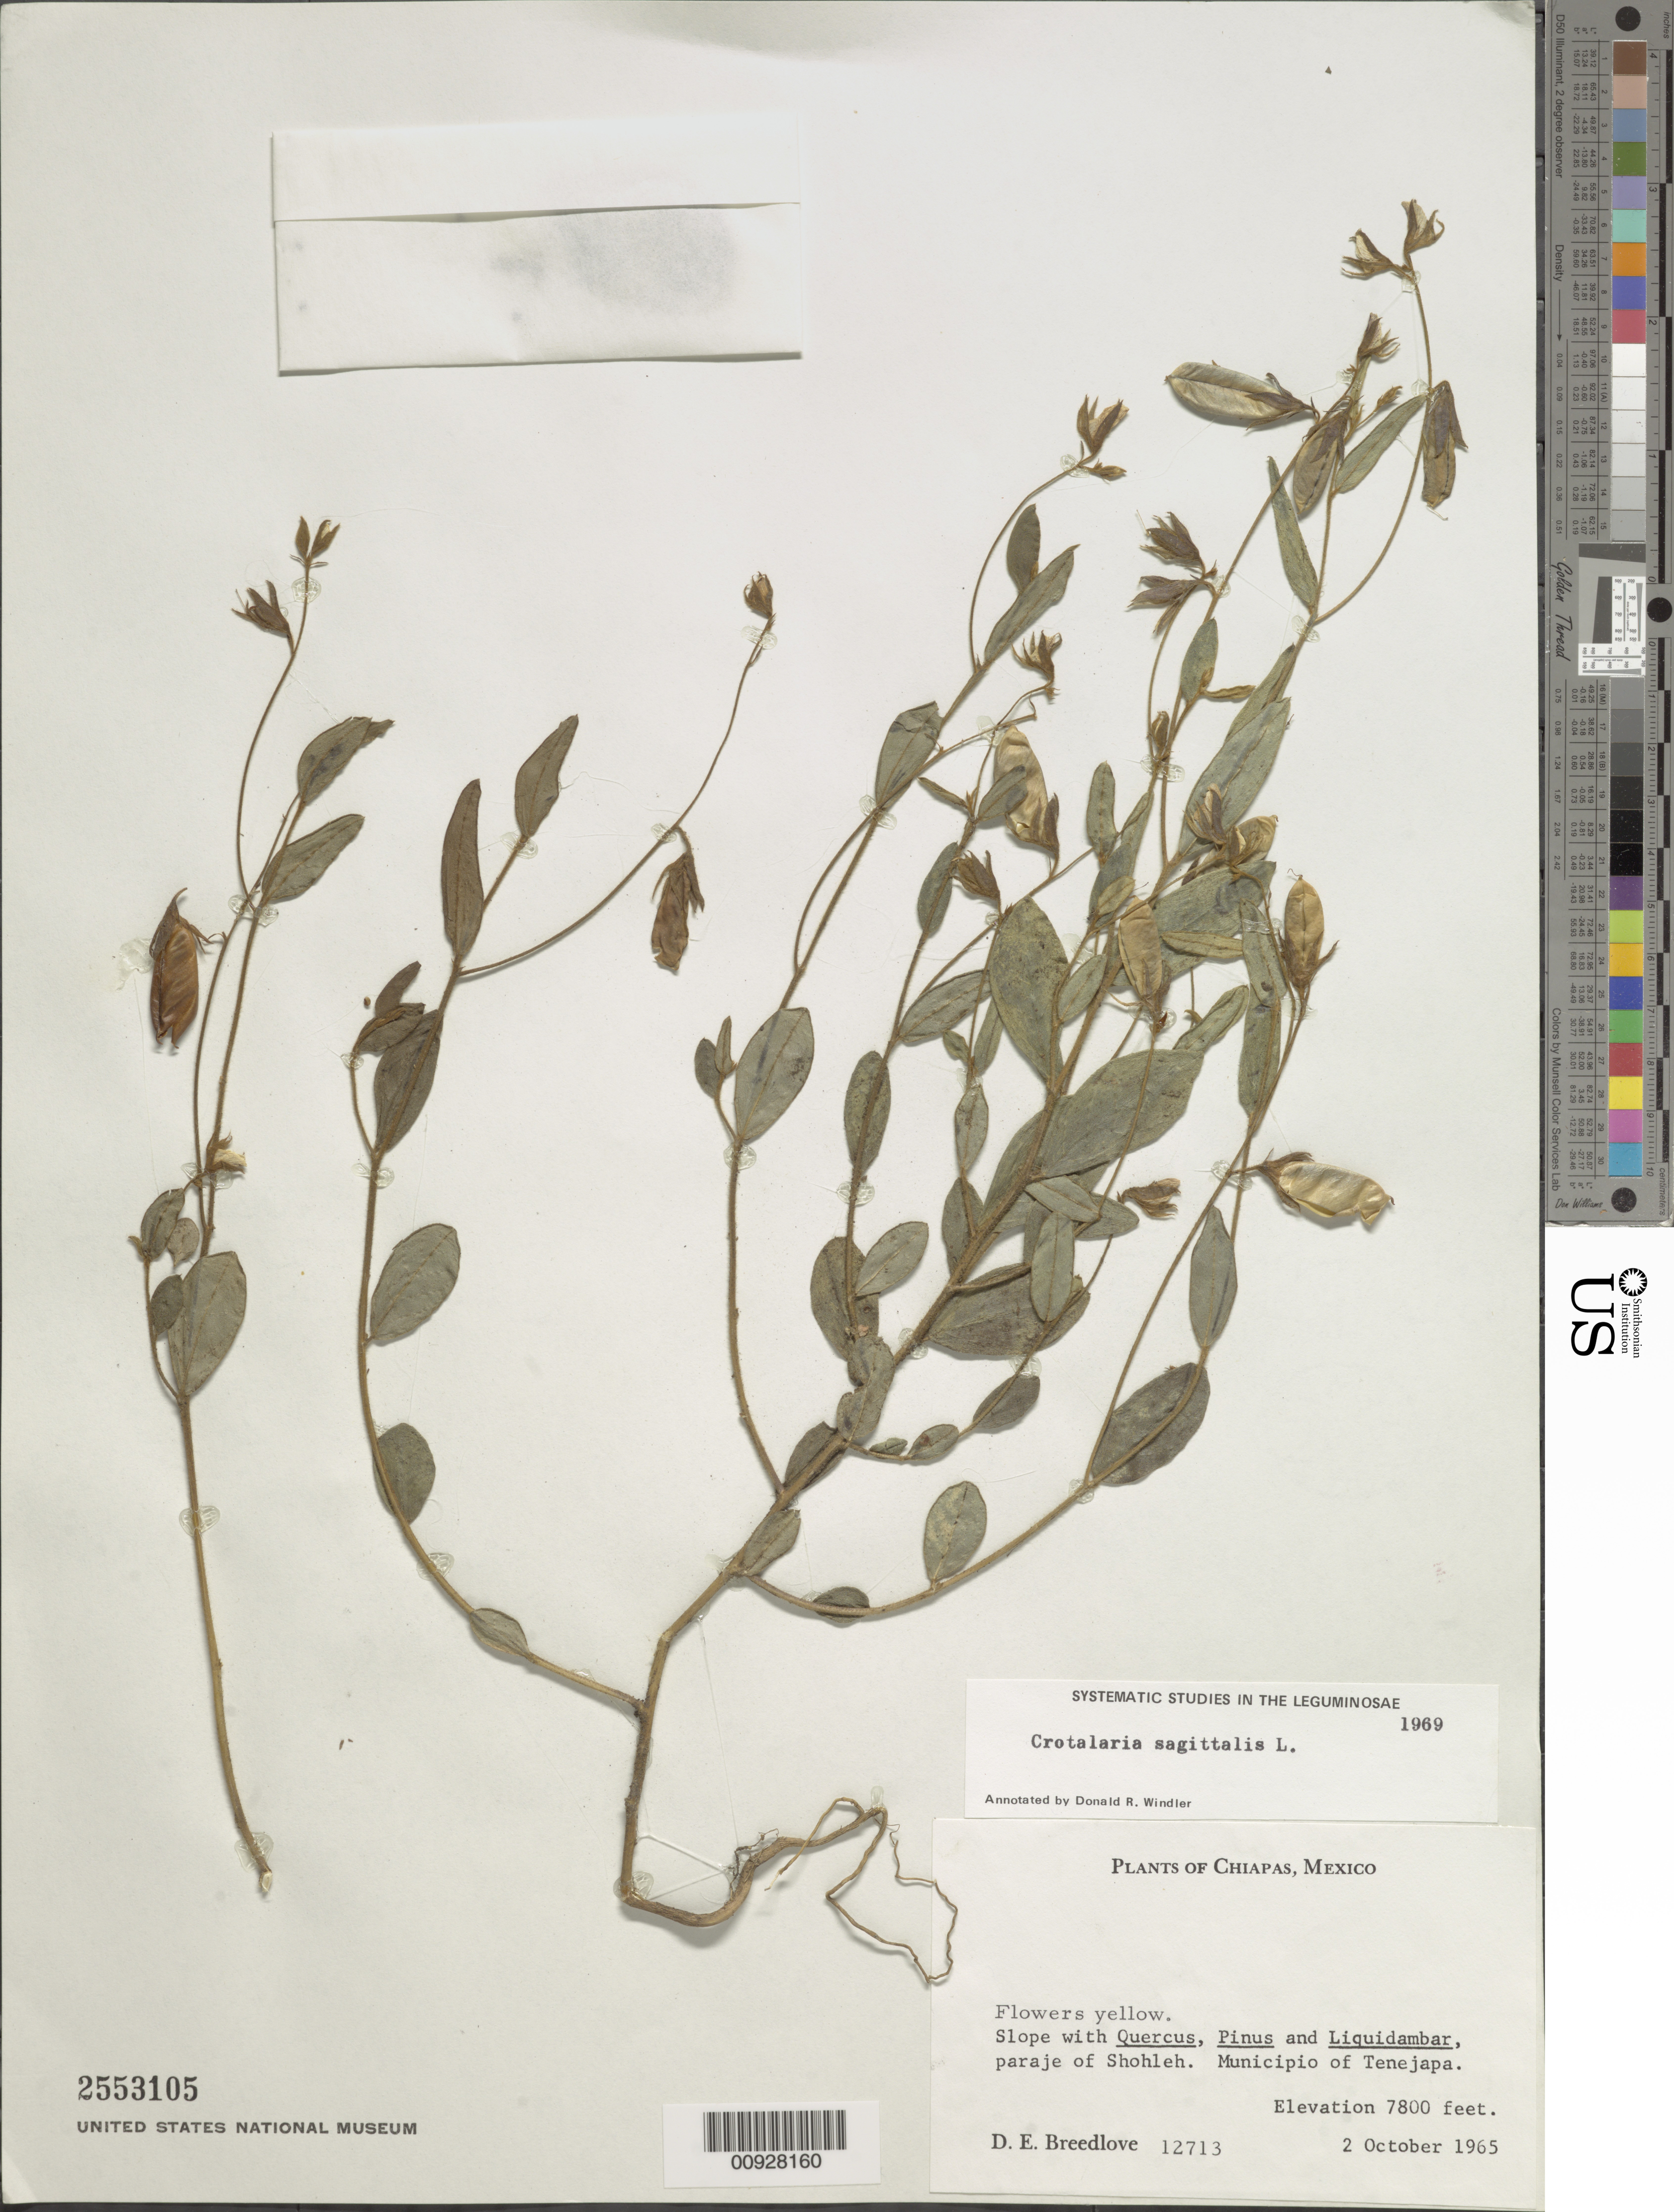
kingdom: Plantae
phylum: Tracheophyta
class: Magnoliopsida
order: Fabales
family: Fabaceae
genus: Crotalaria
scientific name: Crotalaria sagittalis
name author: L.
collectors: D. E. Breedlove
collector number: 12713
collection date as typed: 02 Oct 1965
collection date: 1965-10-02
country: Mexico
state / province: Chiapas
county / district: Tenejapa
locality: Paraje of Shohleh. Municipio of Tenejapa, Chiapas.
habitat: Slope with Quercus, Pinus and Liquidambar.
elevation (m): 2377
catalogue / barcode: US 2553105